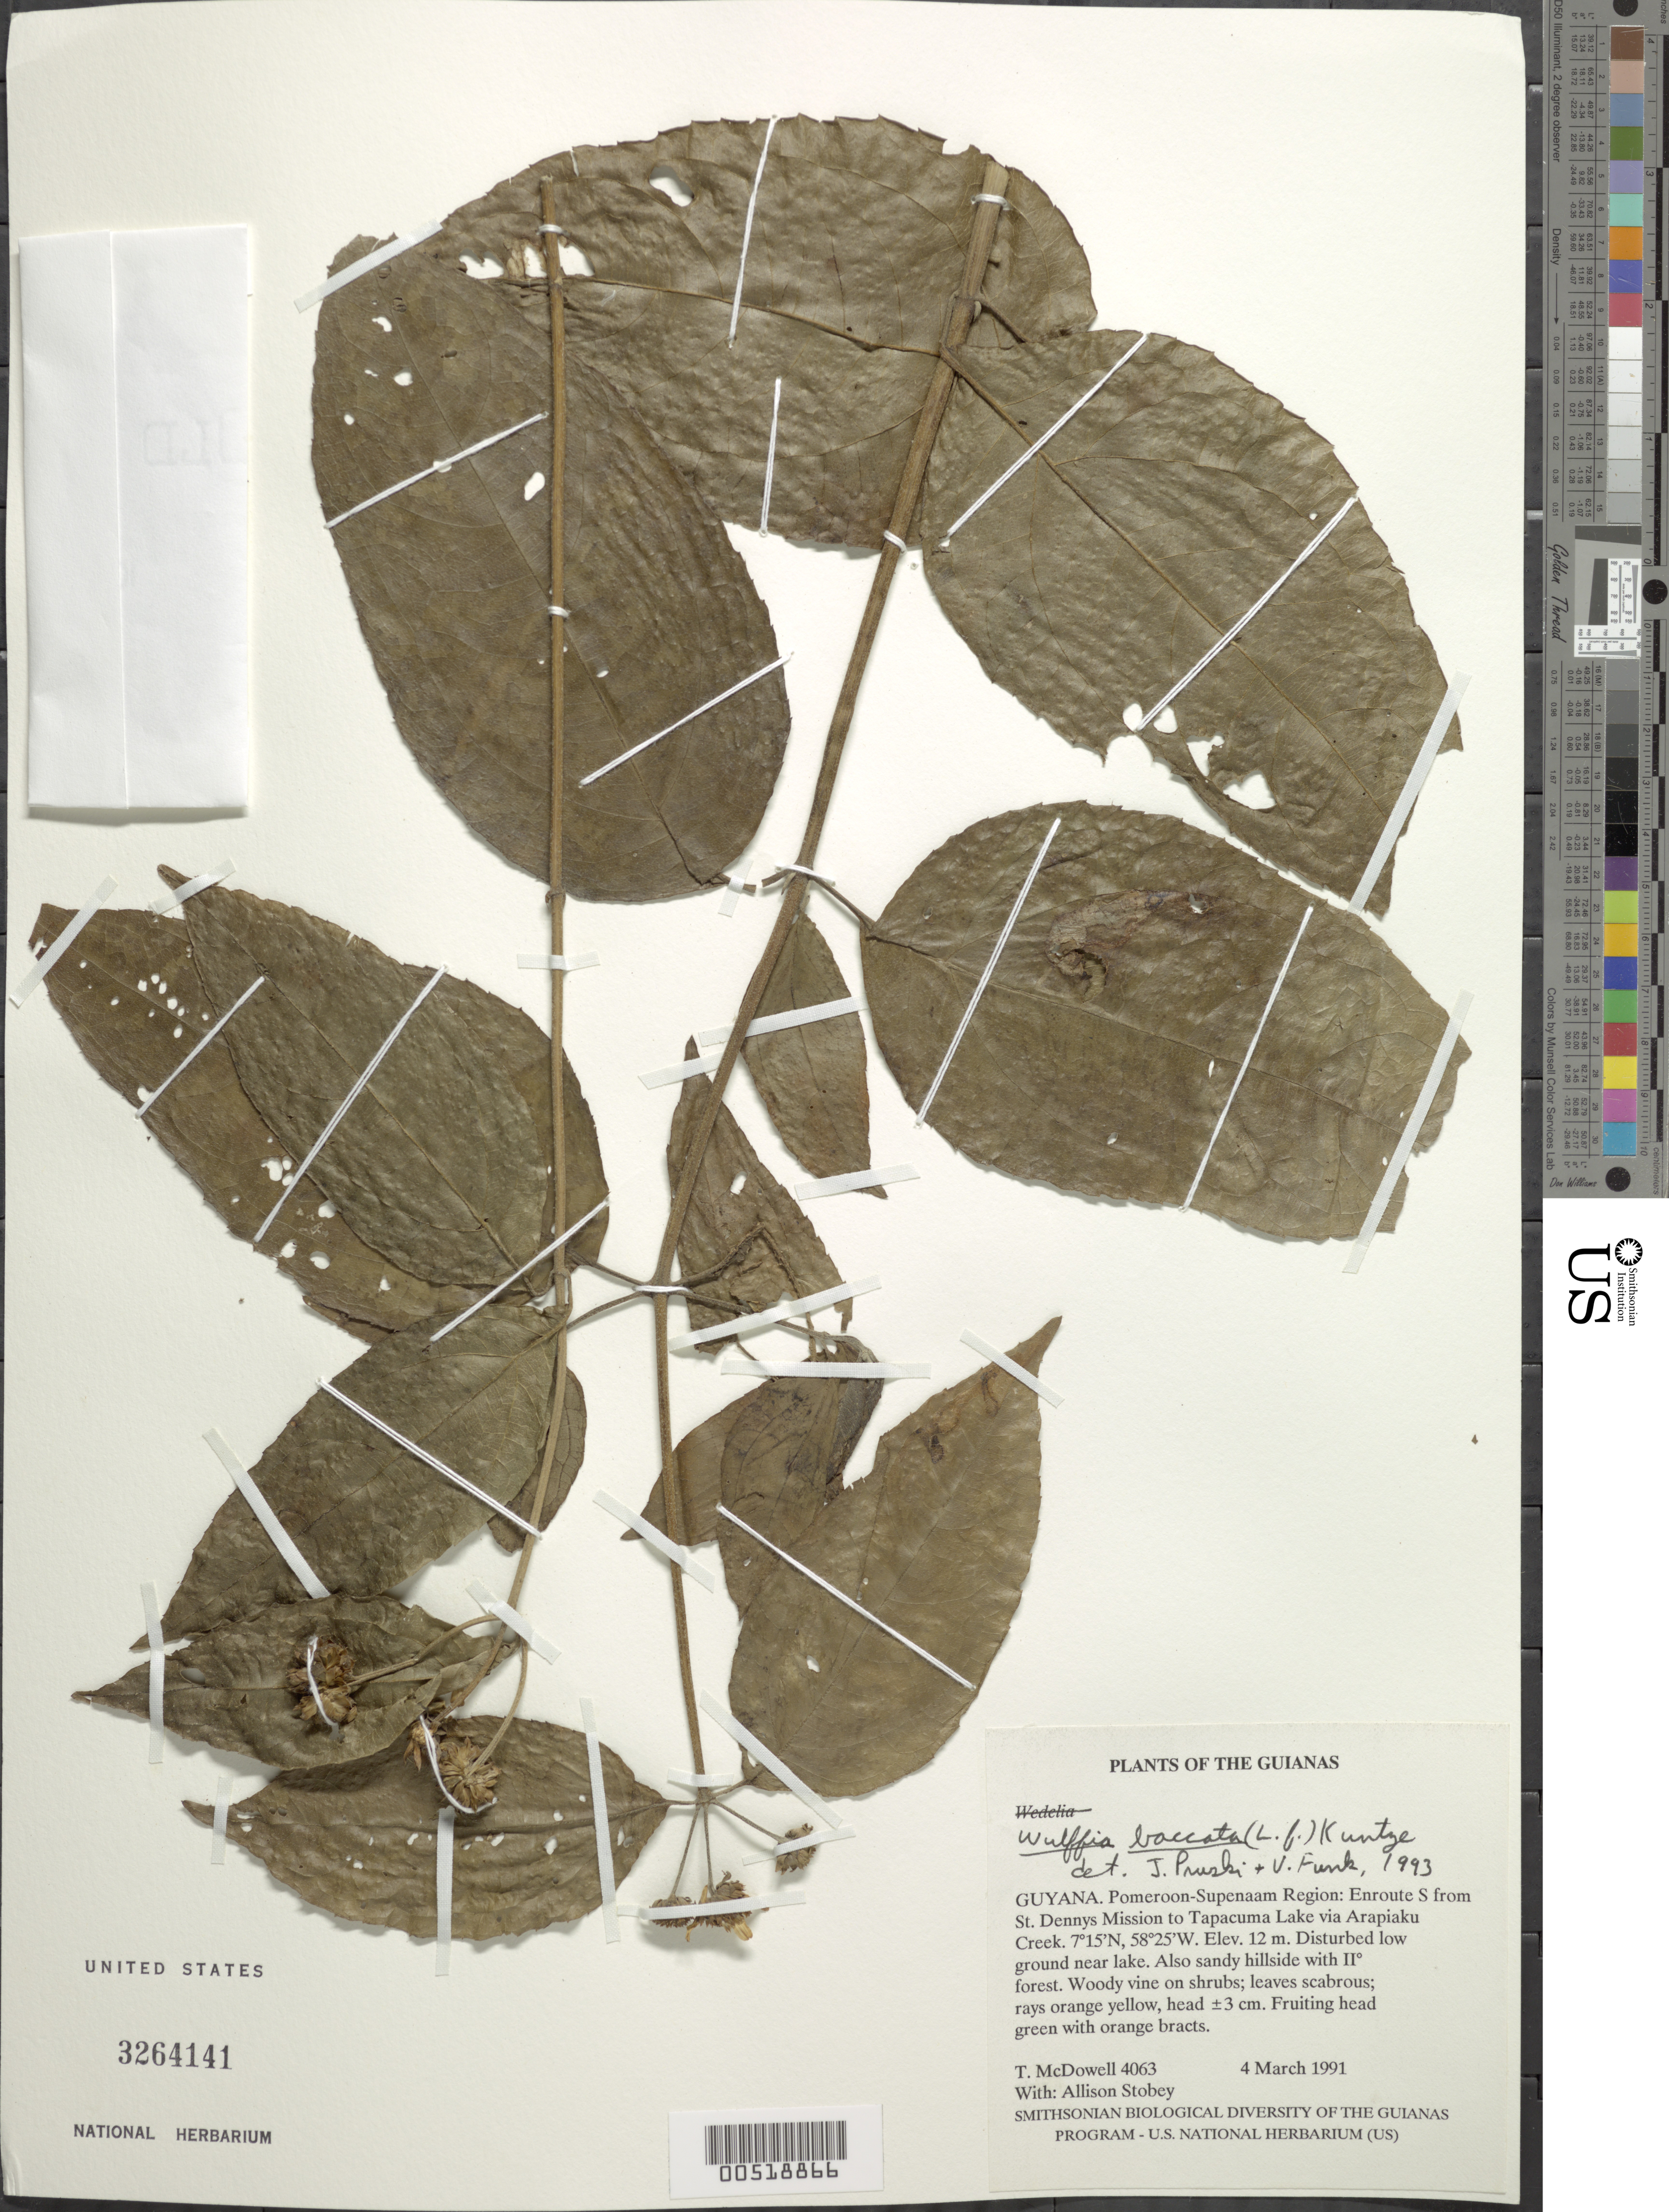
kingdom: Plantae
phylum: Tracheophyta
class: Magnoliopsida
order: Asterales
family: Asteraceae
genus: Wulffia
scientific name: Wulffia baccata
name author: (L. f.) Kuntze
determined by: Pruski, J. F.; Funk, V. A.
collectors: T. McDowell, D. Gopaul, C. N. Horn & J. H. Wiersema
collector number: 4063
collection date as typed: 4 March 1991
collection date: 1991-03-04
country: Guyana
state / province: Pomeroon-Supenaam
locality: Enroute S from St. Dennys Mission to Tapacuma Lake via Arapiaku Creek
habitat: Disturbed low ground near lake. Also sandy hillside with secondary forest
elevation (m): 12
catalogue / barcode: US 3264141